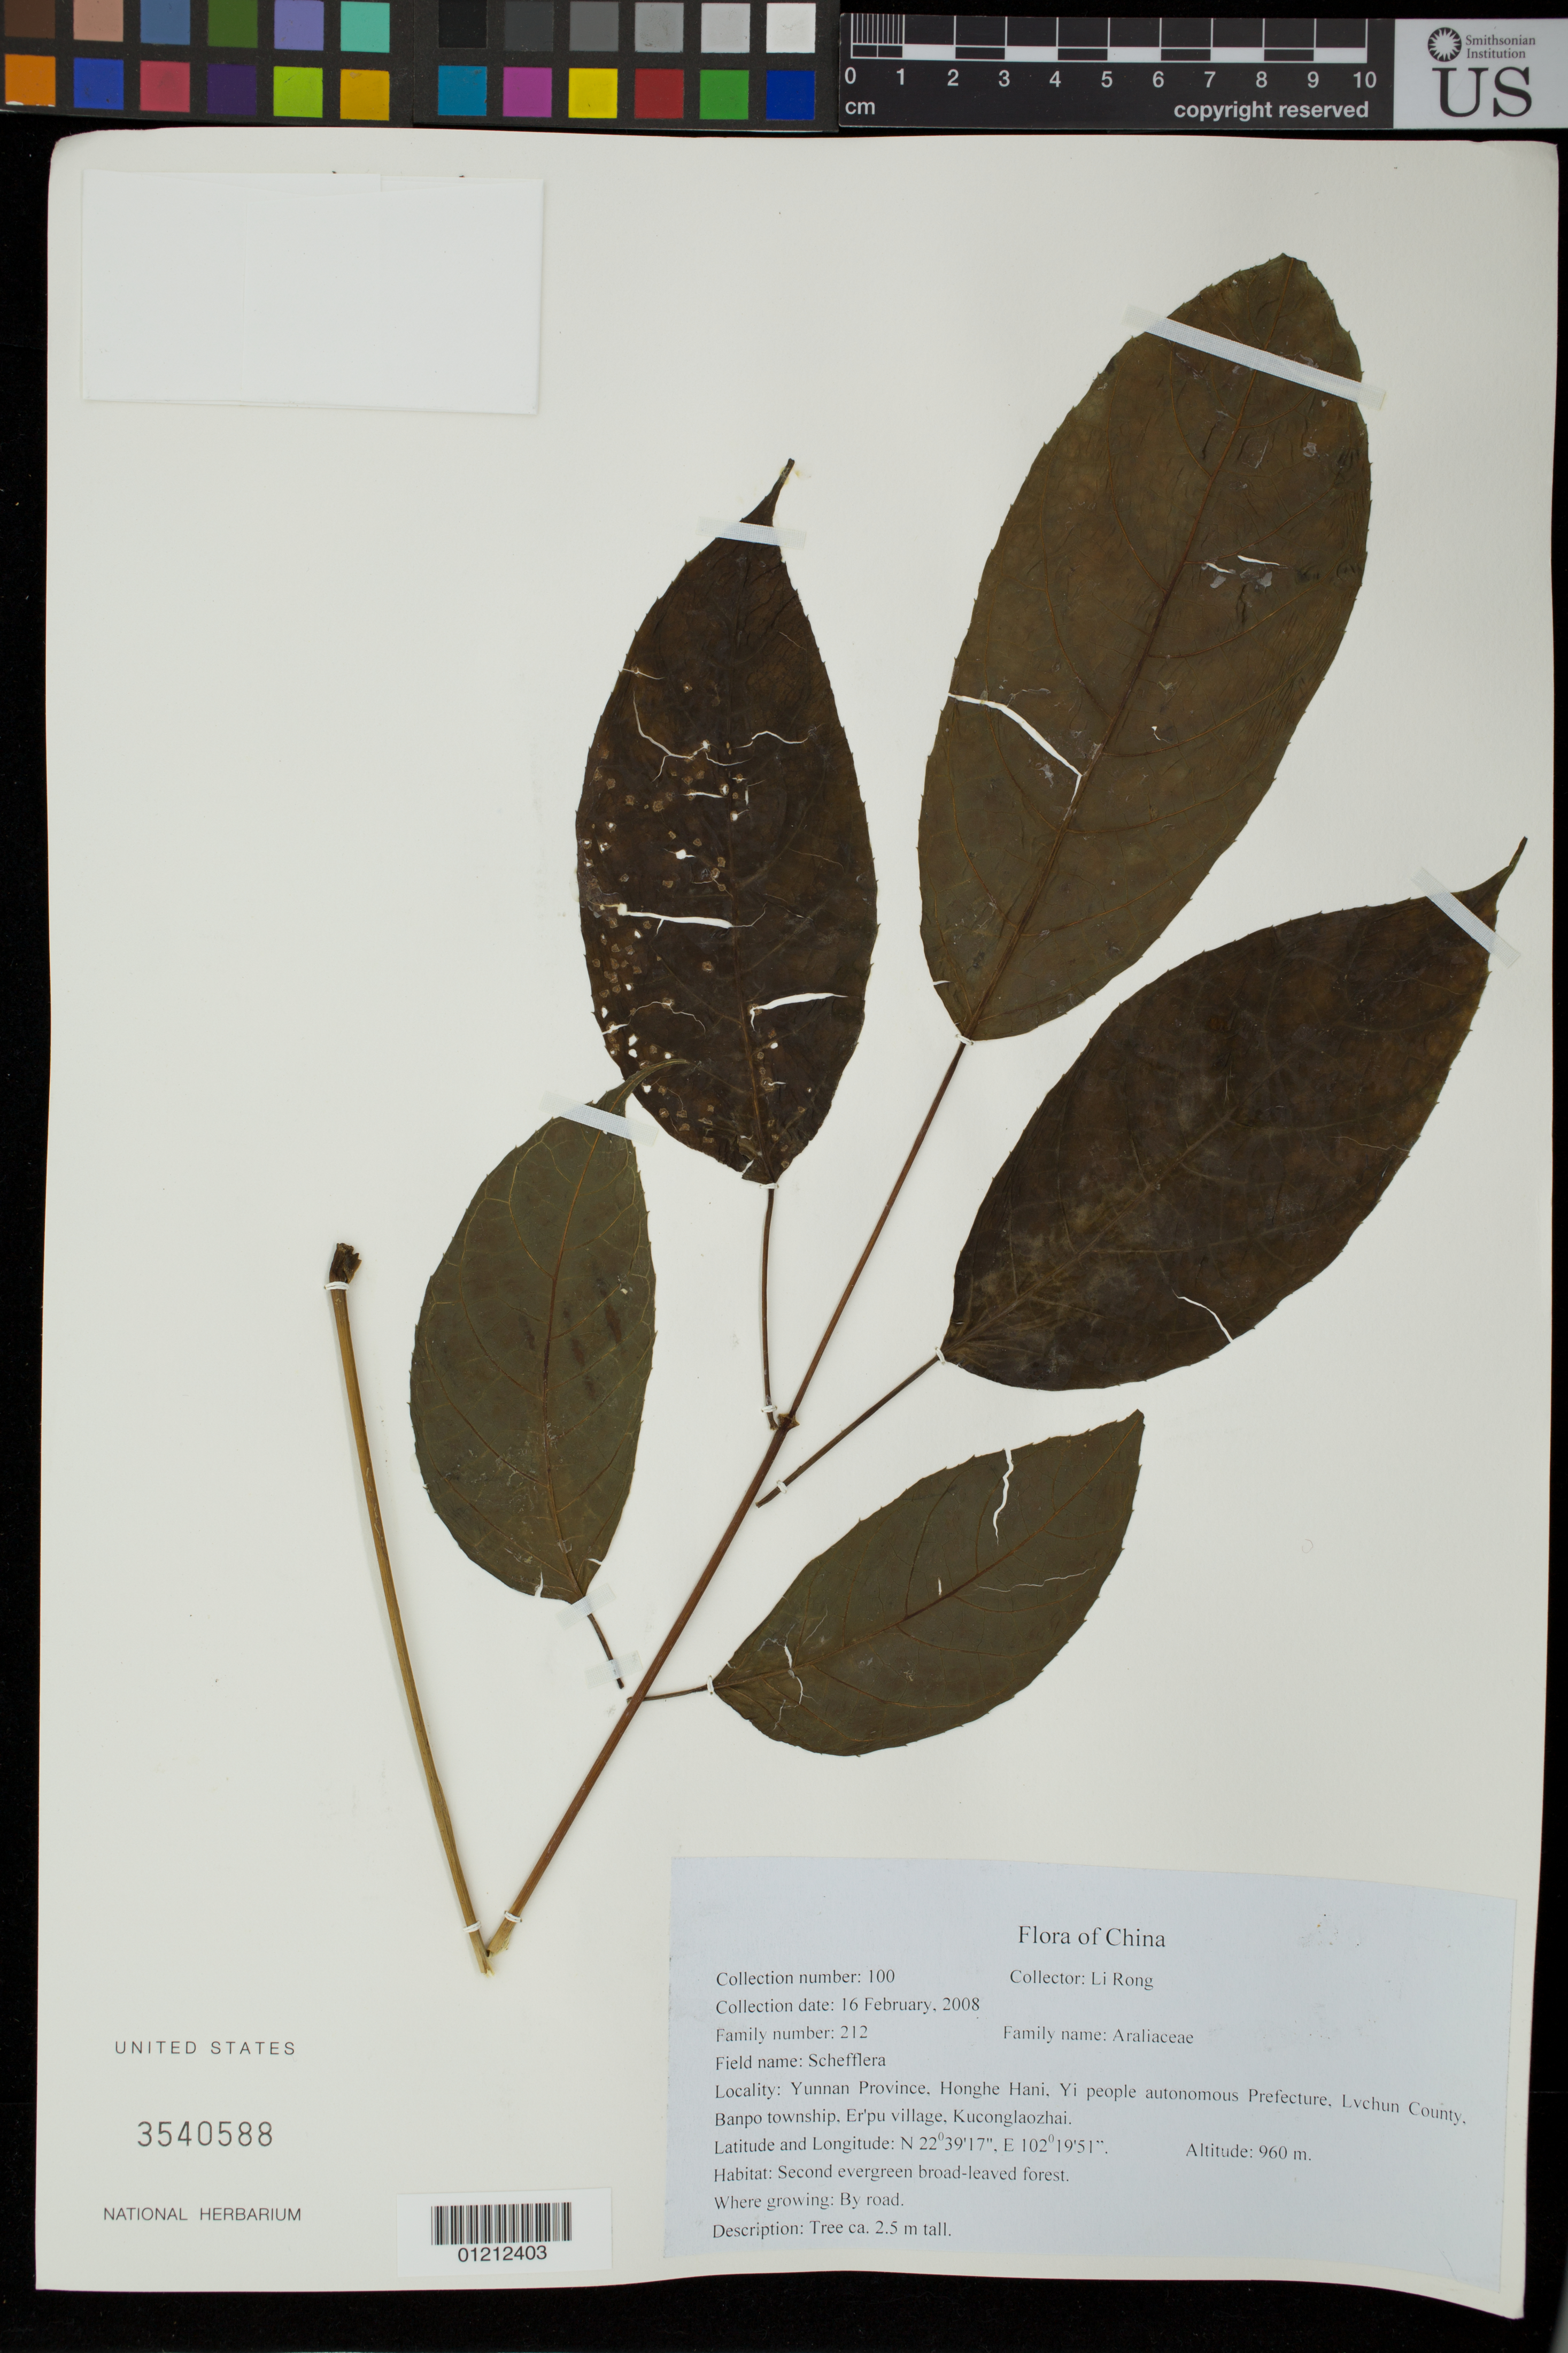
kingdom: Plantae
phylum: Tracheophyta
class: Magnoliopsida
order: Apiales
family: Araliaceae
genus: Schefflera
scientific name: Schefflera sp.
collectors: R. Li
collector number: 100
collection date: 2008-02-16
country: China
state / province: Yunnan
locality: Honghe Hani, Yi people autonomous Prefecture, Lvchun County, Banpo township, Er'pu village, Kuconglaozhai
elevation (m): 960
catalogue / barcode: US 3540588